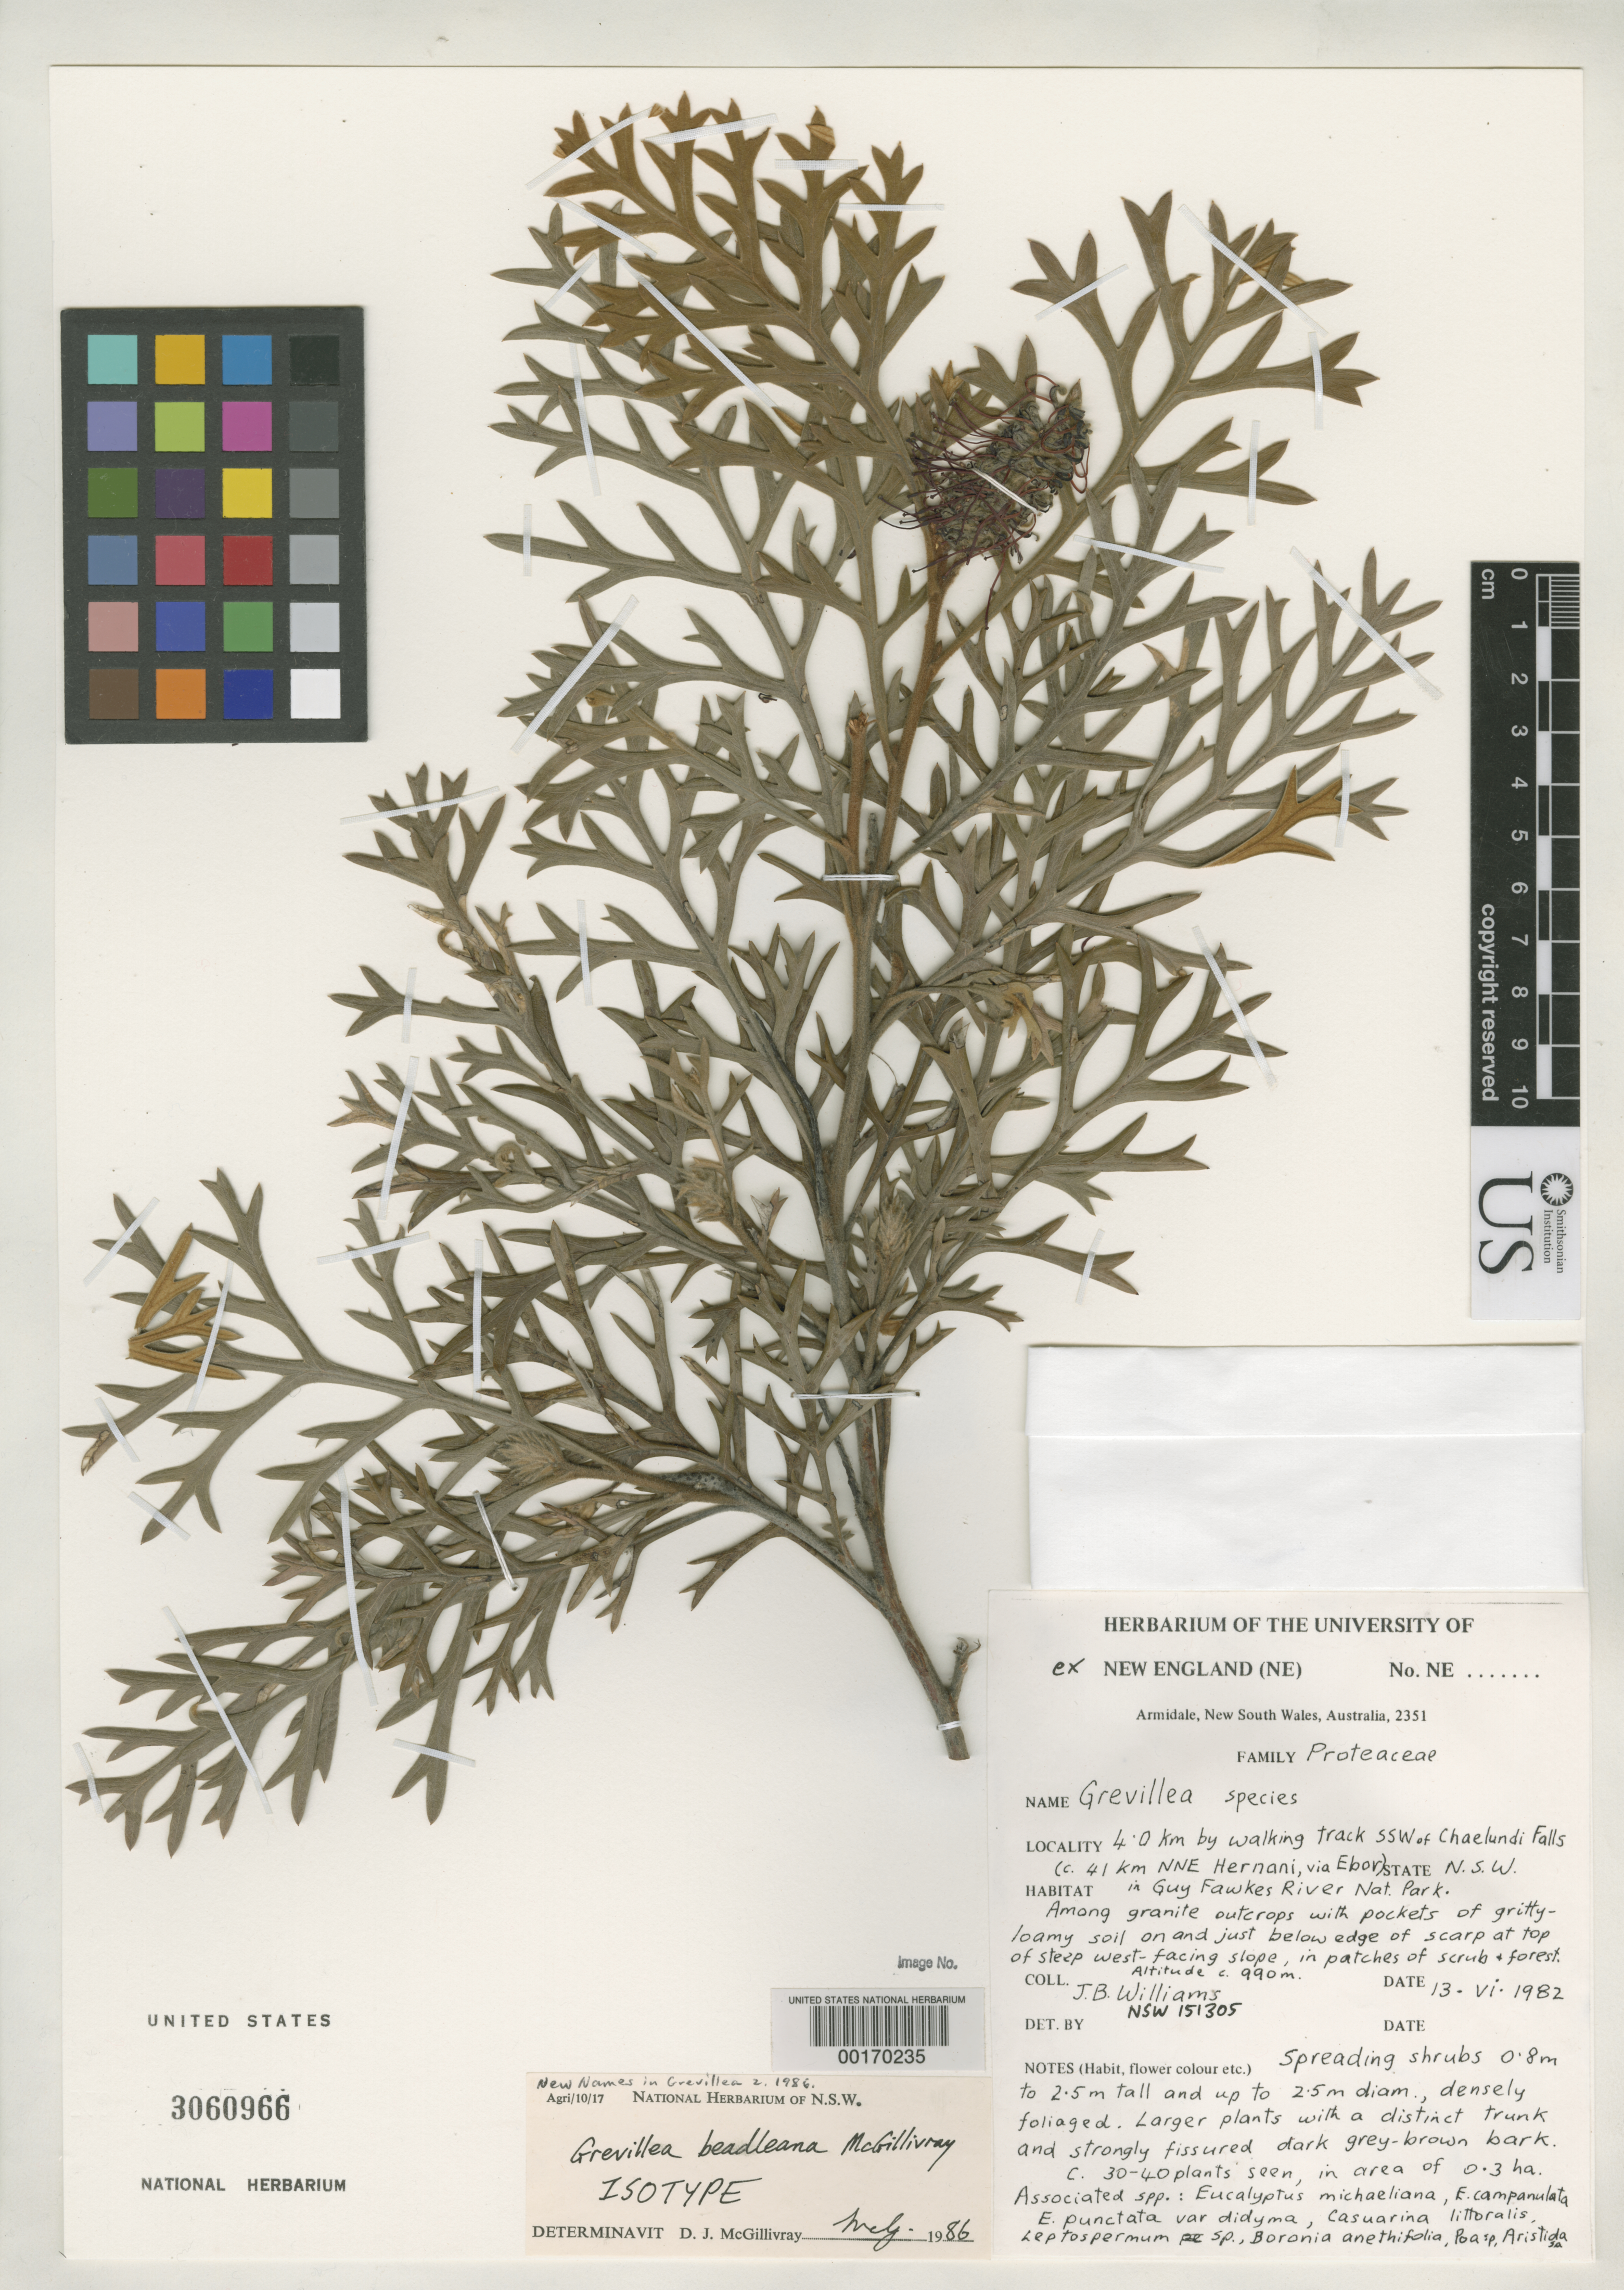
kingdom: Plantae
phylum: Tracheophyta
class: Magnoliopsida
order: Proteales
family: Proteaceae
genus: Grevillea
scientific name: Grevillea beadleana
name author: McGill.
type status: Isotype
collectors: J. B. Williams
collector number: NSW 151305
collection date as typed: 13 Jun 1982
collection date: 1982-06-13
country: Australia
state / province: New South Wales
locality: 40 km by walking track SSW of Chaelundi Falls, (ca. 41 km NNE of Hernani via Ebor) in Guy Fawkes River National Park.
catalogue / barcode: US 3060966